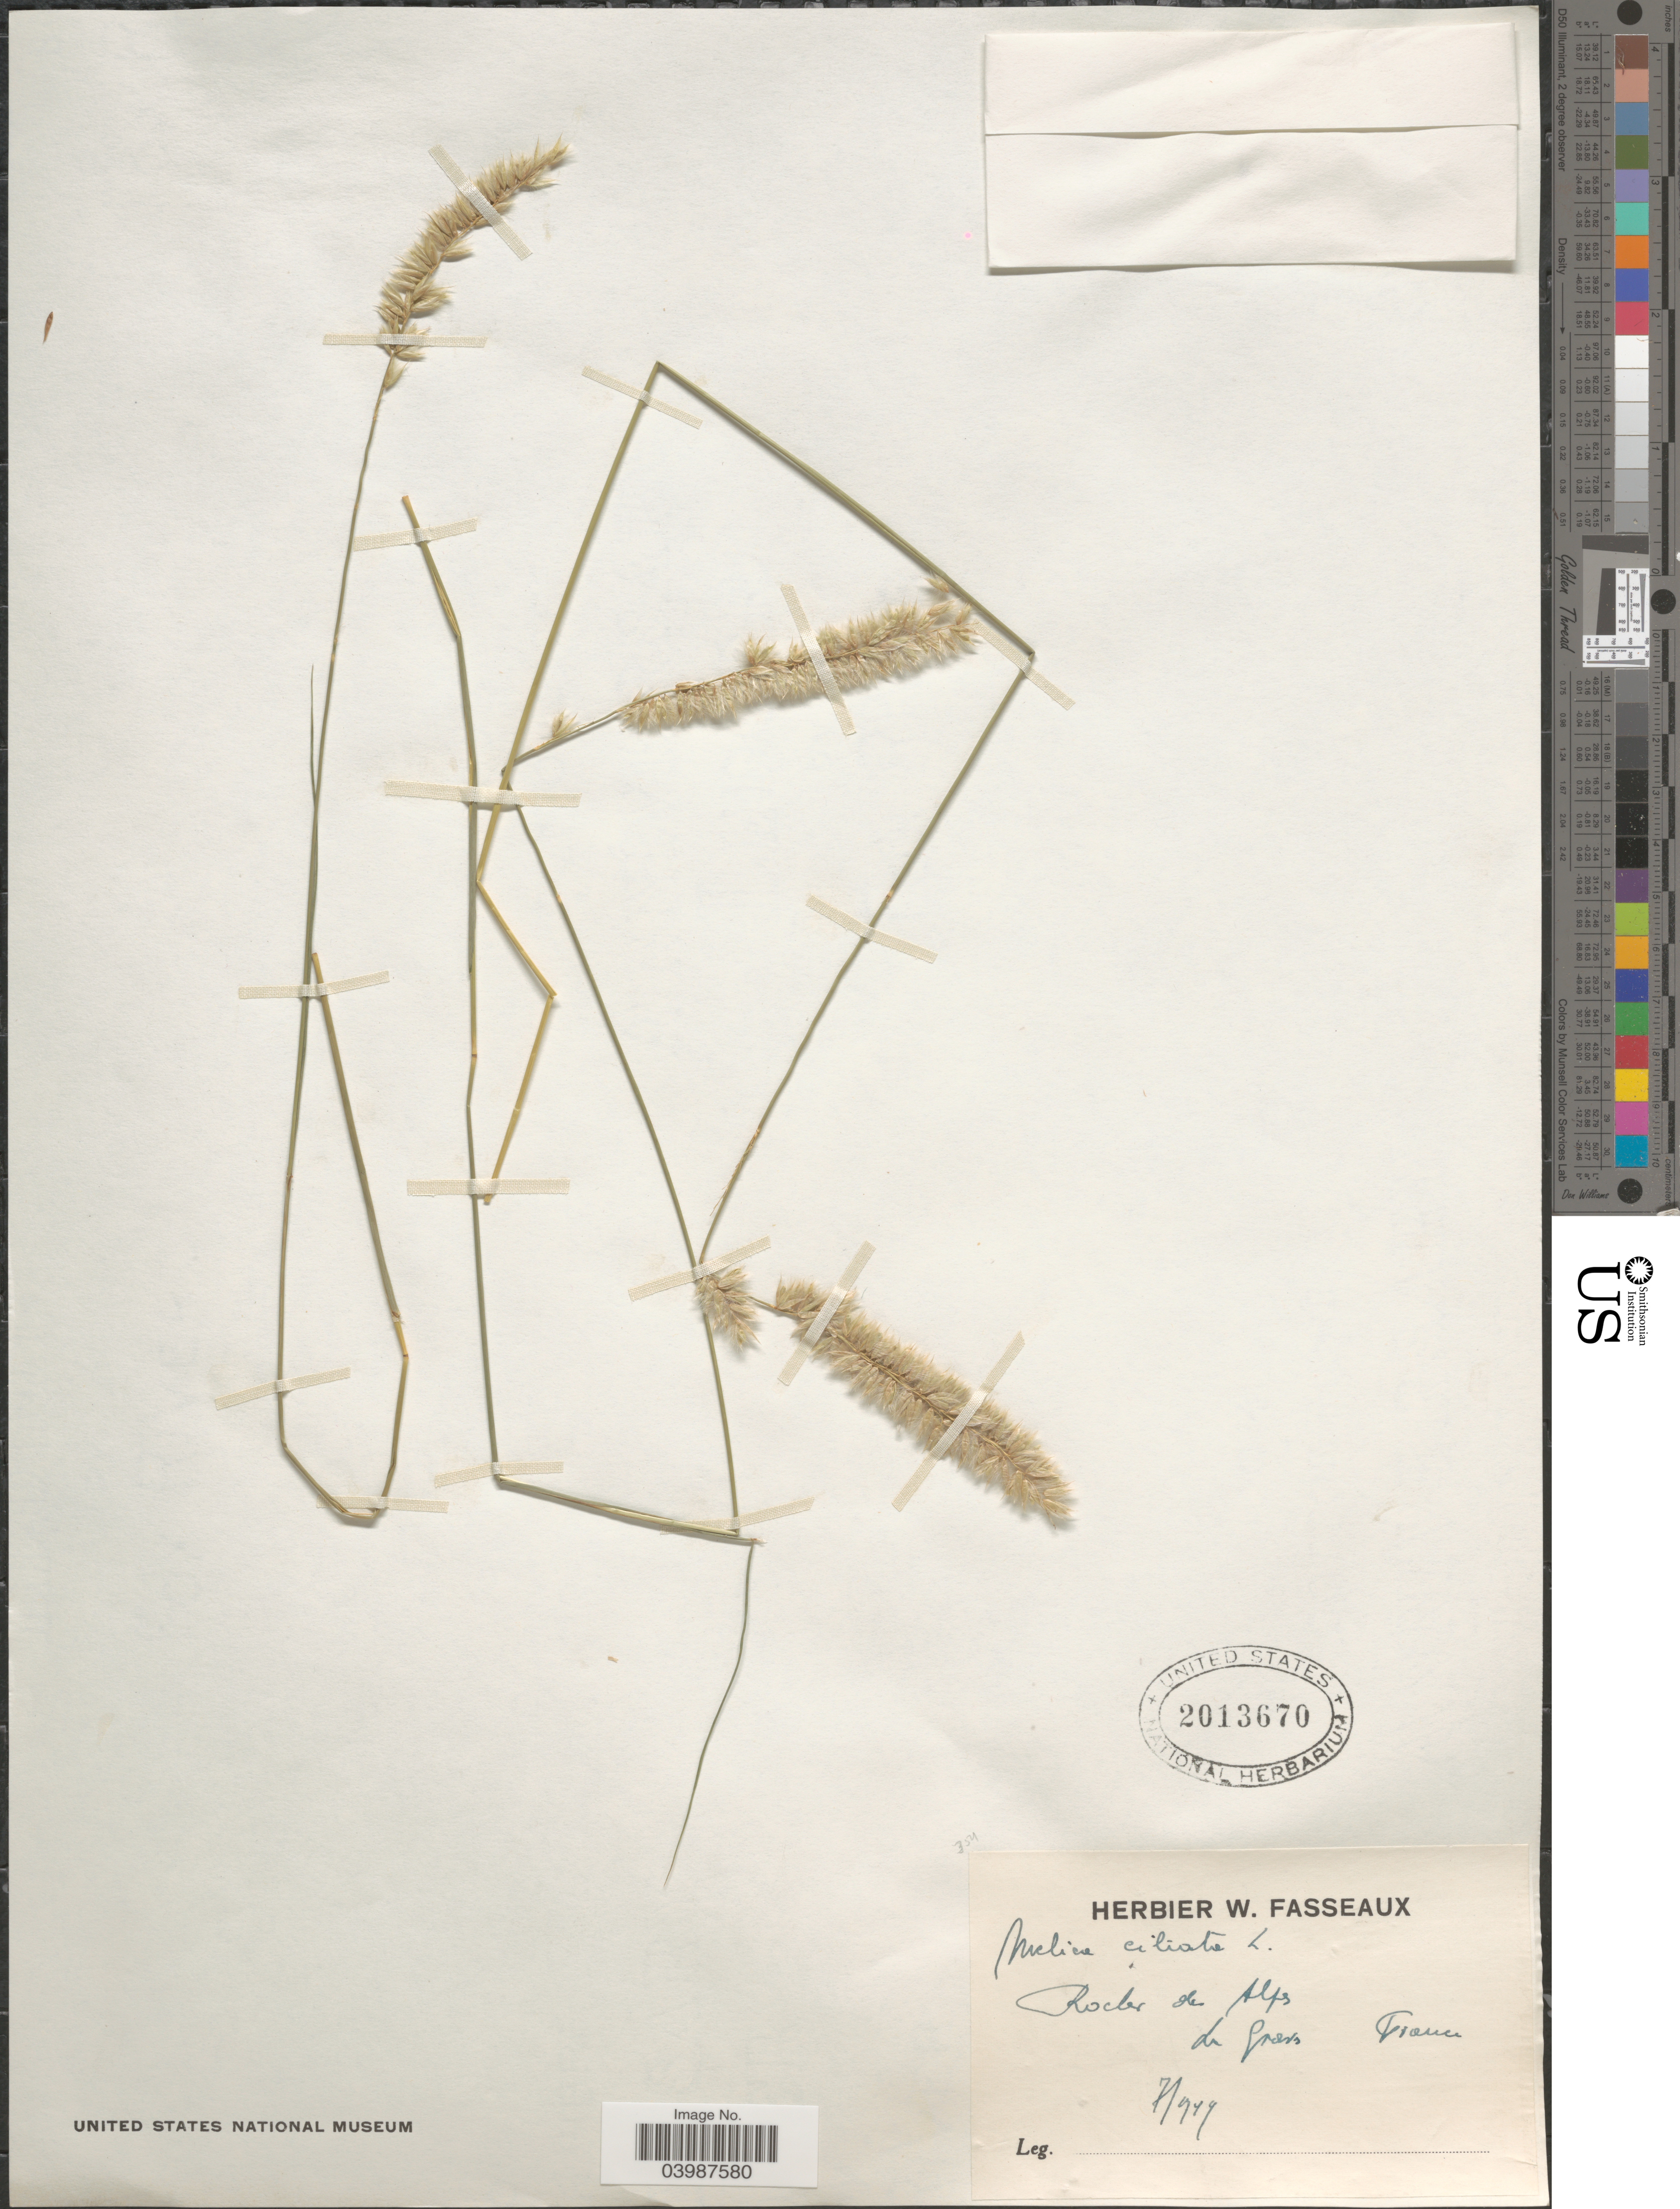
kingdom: Plantae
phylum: Tracheophyta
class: Liliopsida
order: Poales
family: Poaceae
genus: Melica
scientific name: Melica ciliata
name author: L.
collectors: Ex herb. W. Fasseaux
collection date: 1949-07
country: France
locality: Rocher de Alps du Provs [interpreted].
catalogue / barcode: US 2013670